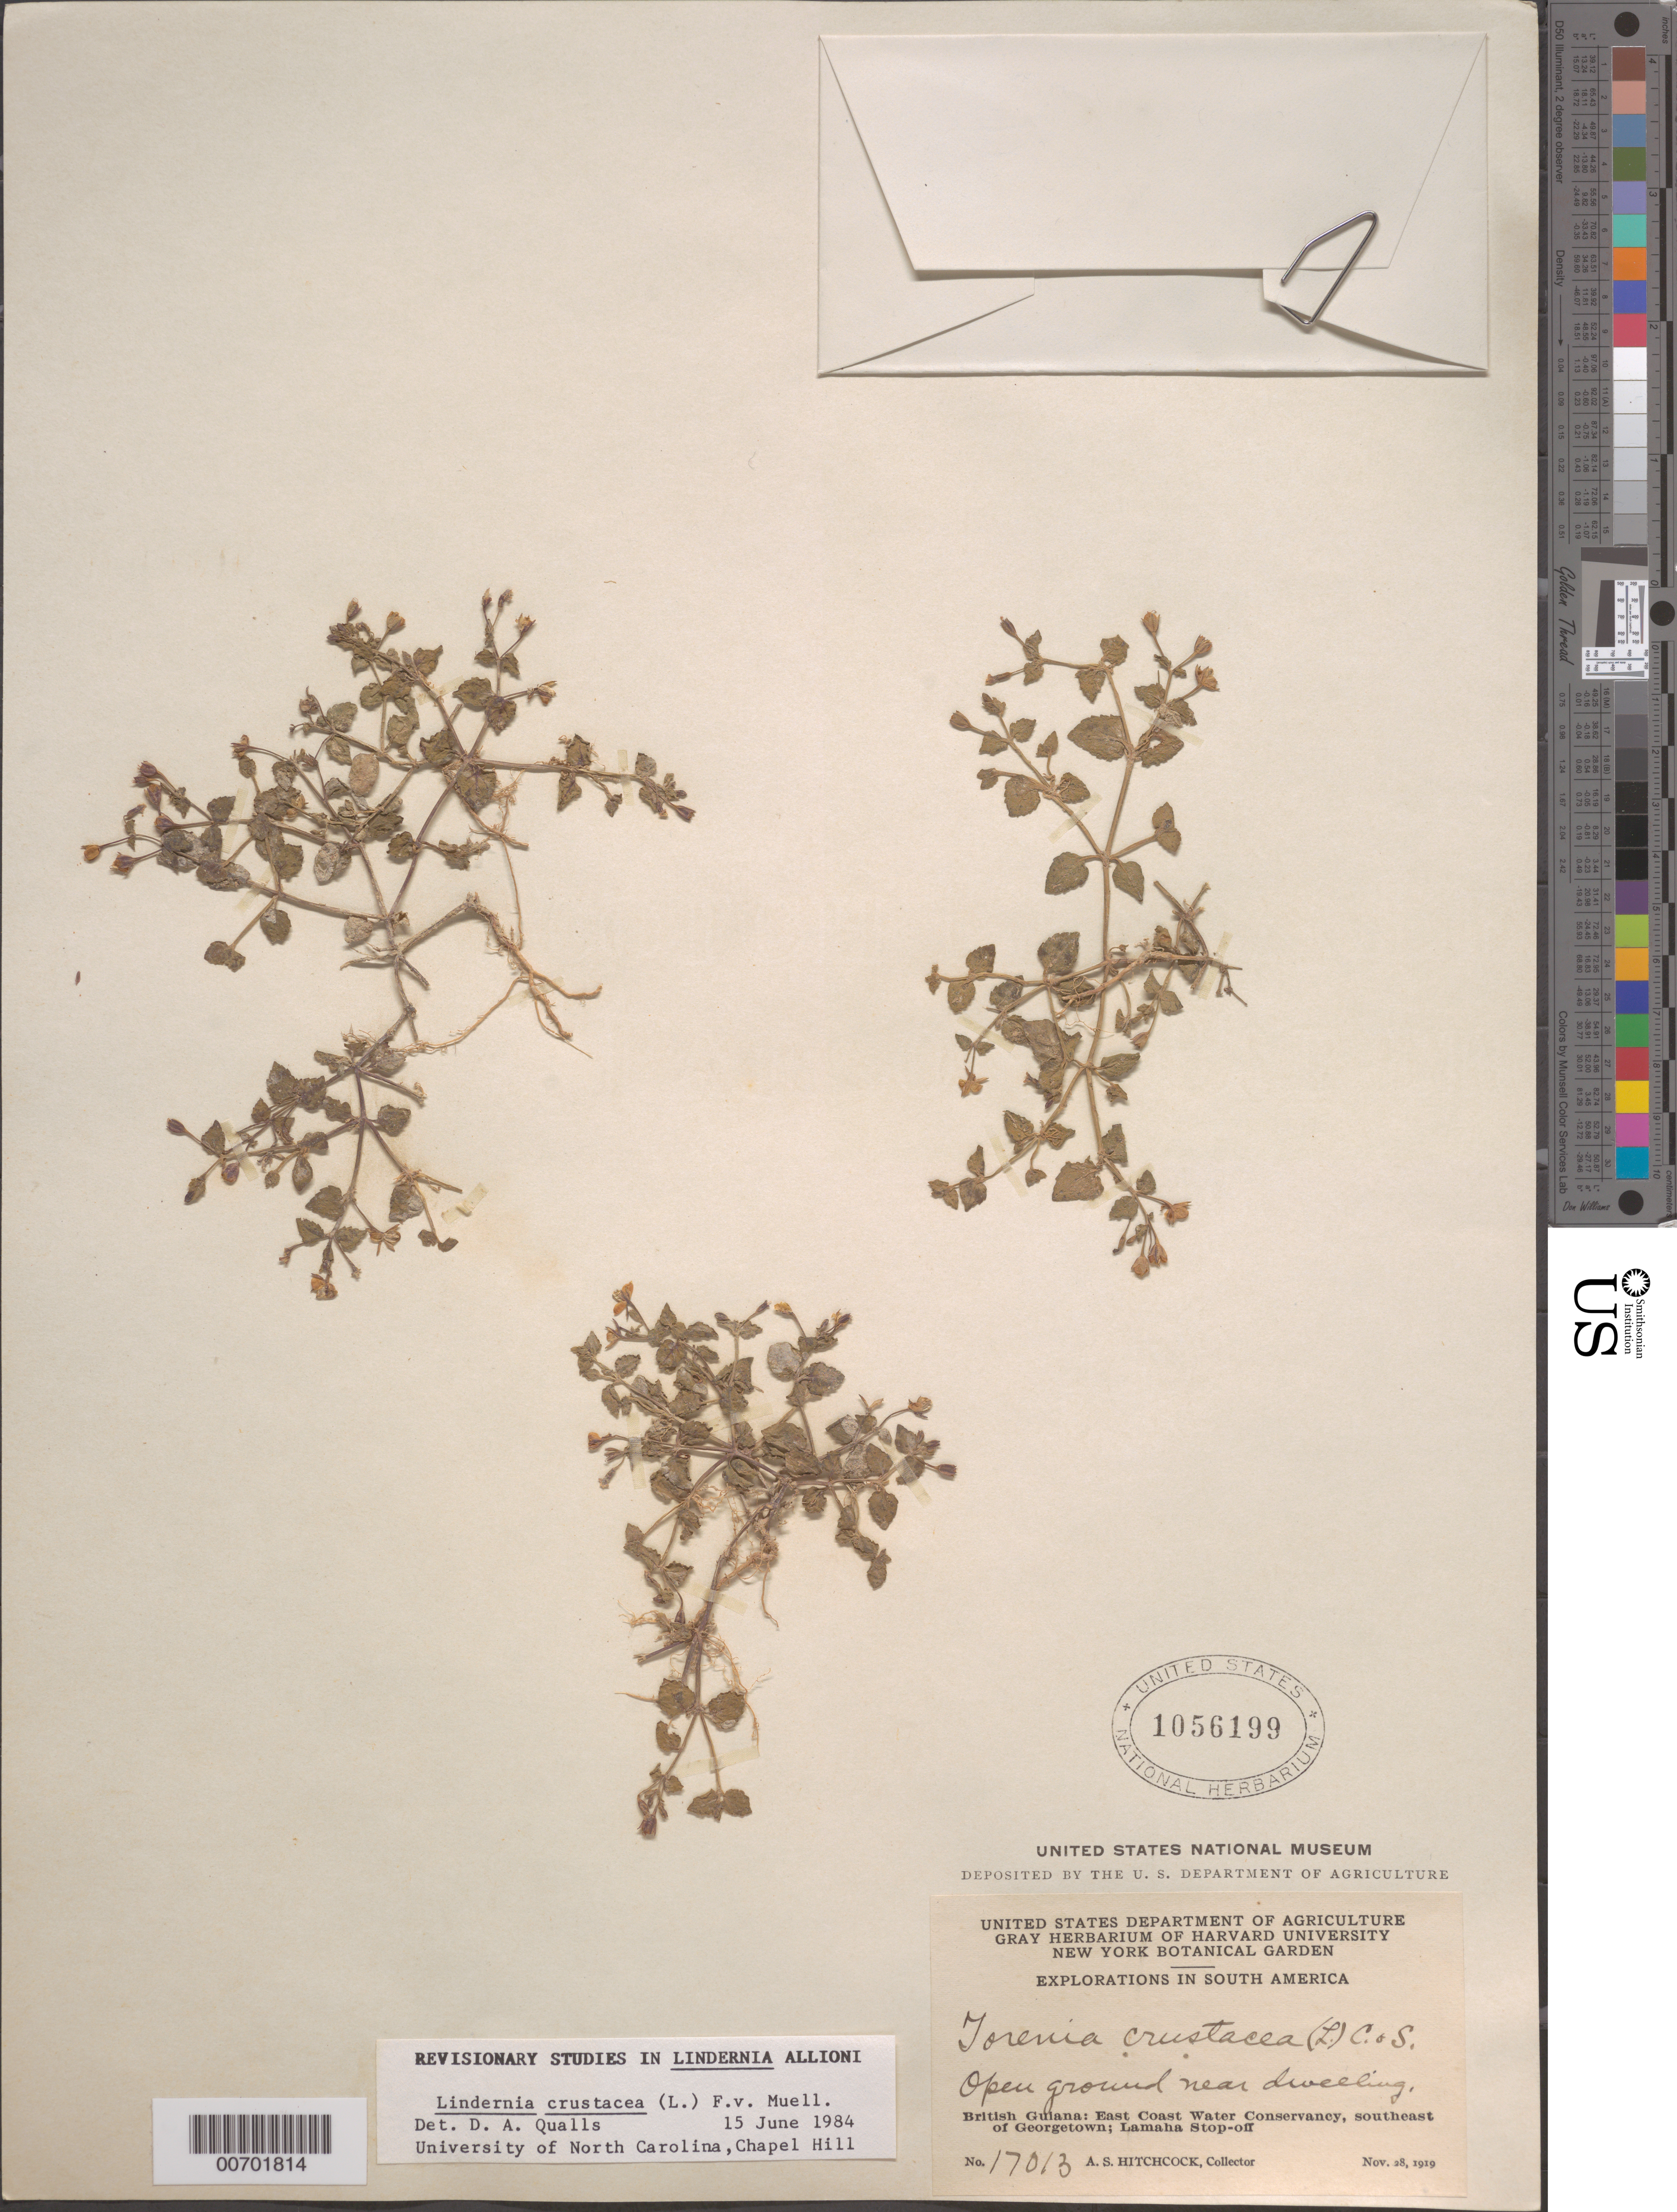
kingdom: Plantae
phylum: Tracheophyta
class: Magnoliopsida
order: Lamiales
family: Linderniaceae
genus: Lindernia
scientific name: Lindernia crustacea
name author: (L.) F. Muell.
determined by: Qualls, D. A.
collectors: A. S. Hitchcock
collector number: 17013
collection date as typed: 28-Nov-19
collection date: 1919-11-28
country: Guyana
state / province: Demerara-Mahaica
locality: Georgetown, SE of, East Coast Water Conservancy, Lamaha Stop-Off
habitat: Open ground near dwelling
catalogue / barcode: US 1056199